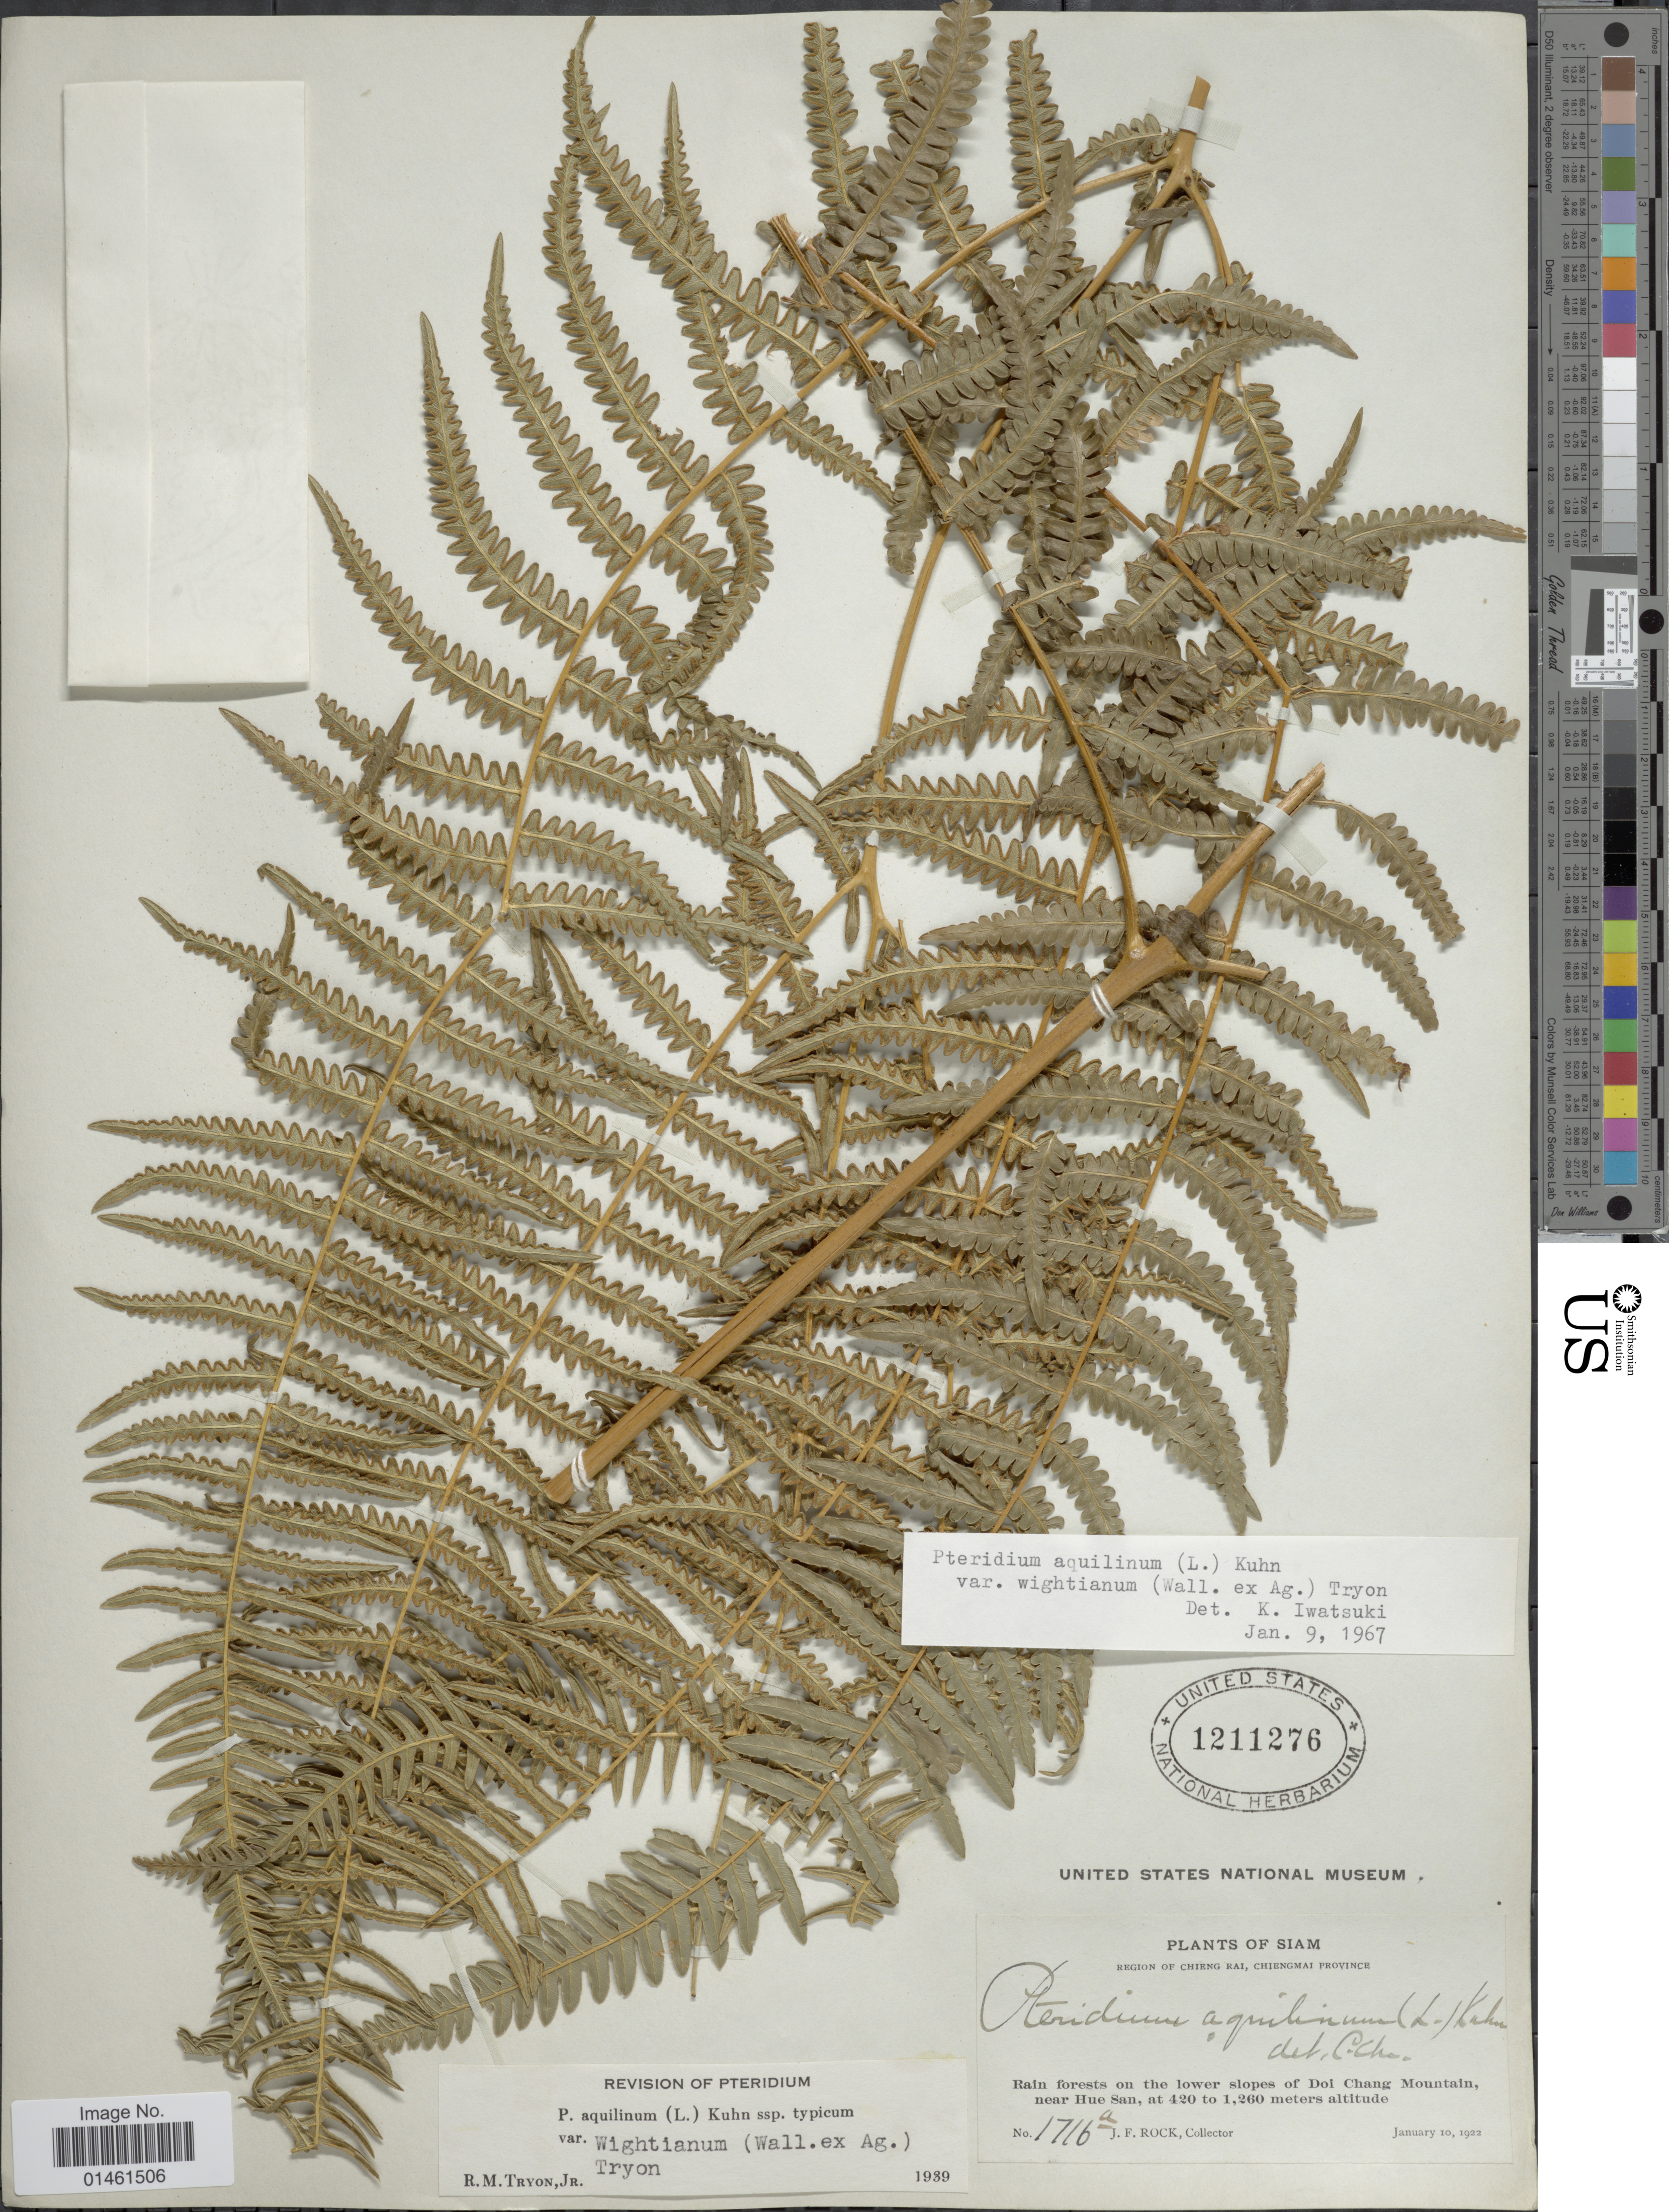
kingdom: Plantae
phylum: Tracheophyta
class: Polypodiopsida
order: Polypodiales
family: Dennstaedtiaceae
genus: Pteridium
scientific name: Pteridium aquilinum var. wightianum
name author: (J. Agardh) R.M. Tryon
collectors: J. Rock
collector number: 1716a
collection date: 1922-01-10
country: Thailand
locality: Region of Chieng Rai, Chiengmai province, Rain forest on the lower slopes of Doi Chang Mountain, near Hue San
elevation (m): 420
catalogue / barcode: US 1211276